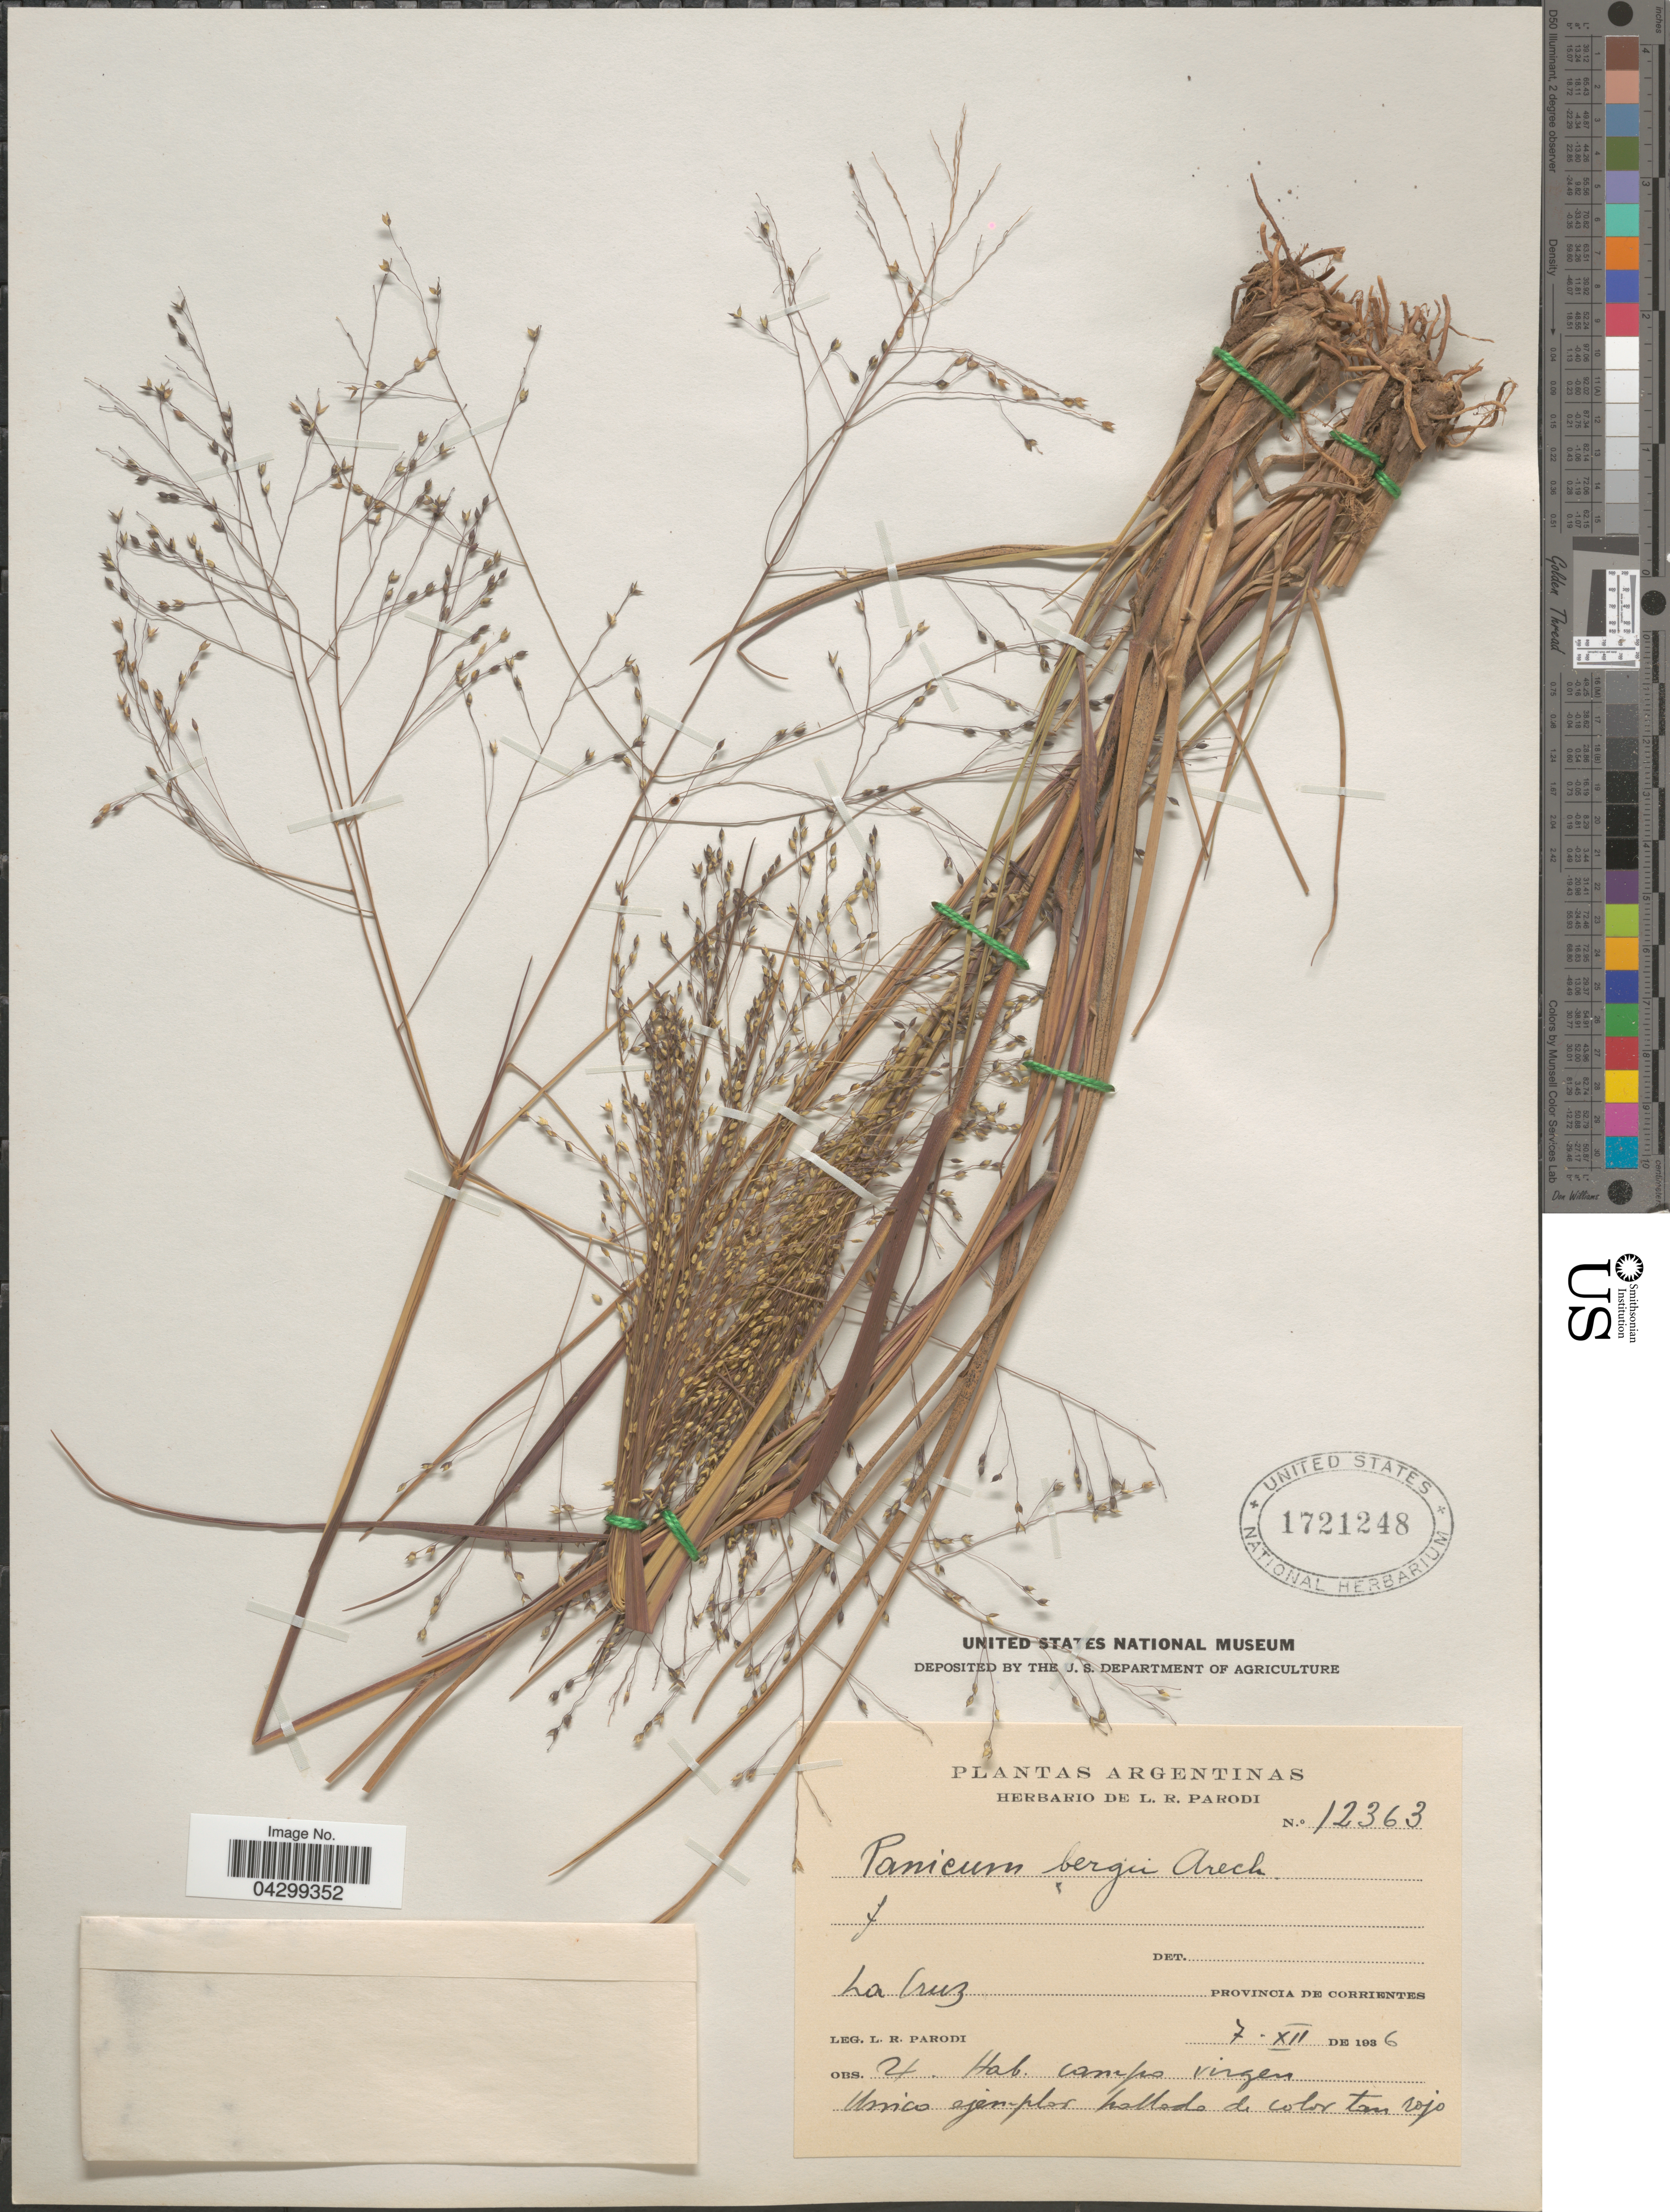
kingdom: Plantae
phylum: Tracheophyta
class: Liliopsida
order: Poales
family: Poaceae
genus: Panicum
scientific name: Panicum bergii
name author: Arechav.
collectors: L. R. Parodi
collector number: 12363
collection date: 1936-12-07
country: Argentina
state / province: Corrientes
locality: La Cruz.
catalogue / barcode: US 1721248